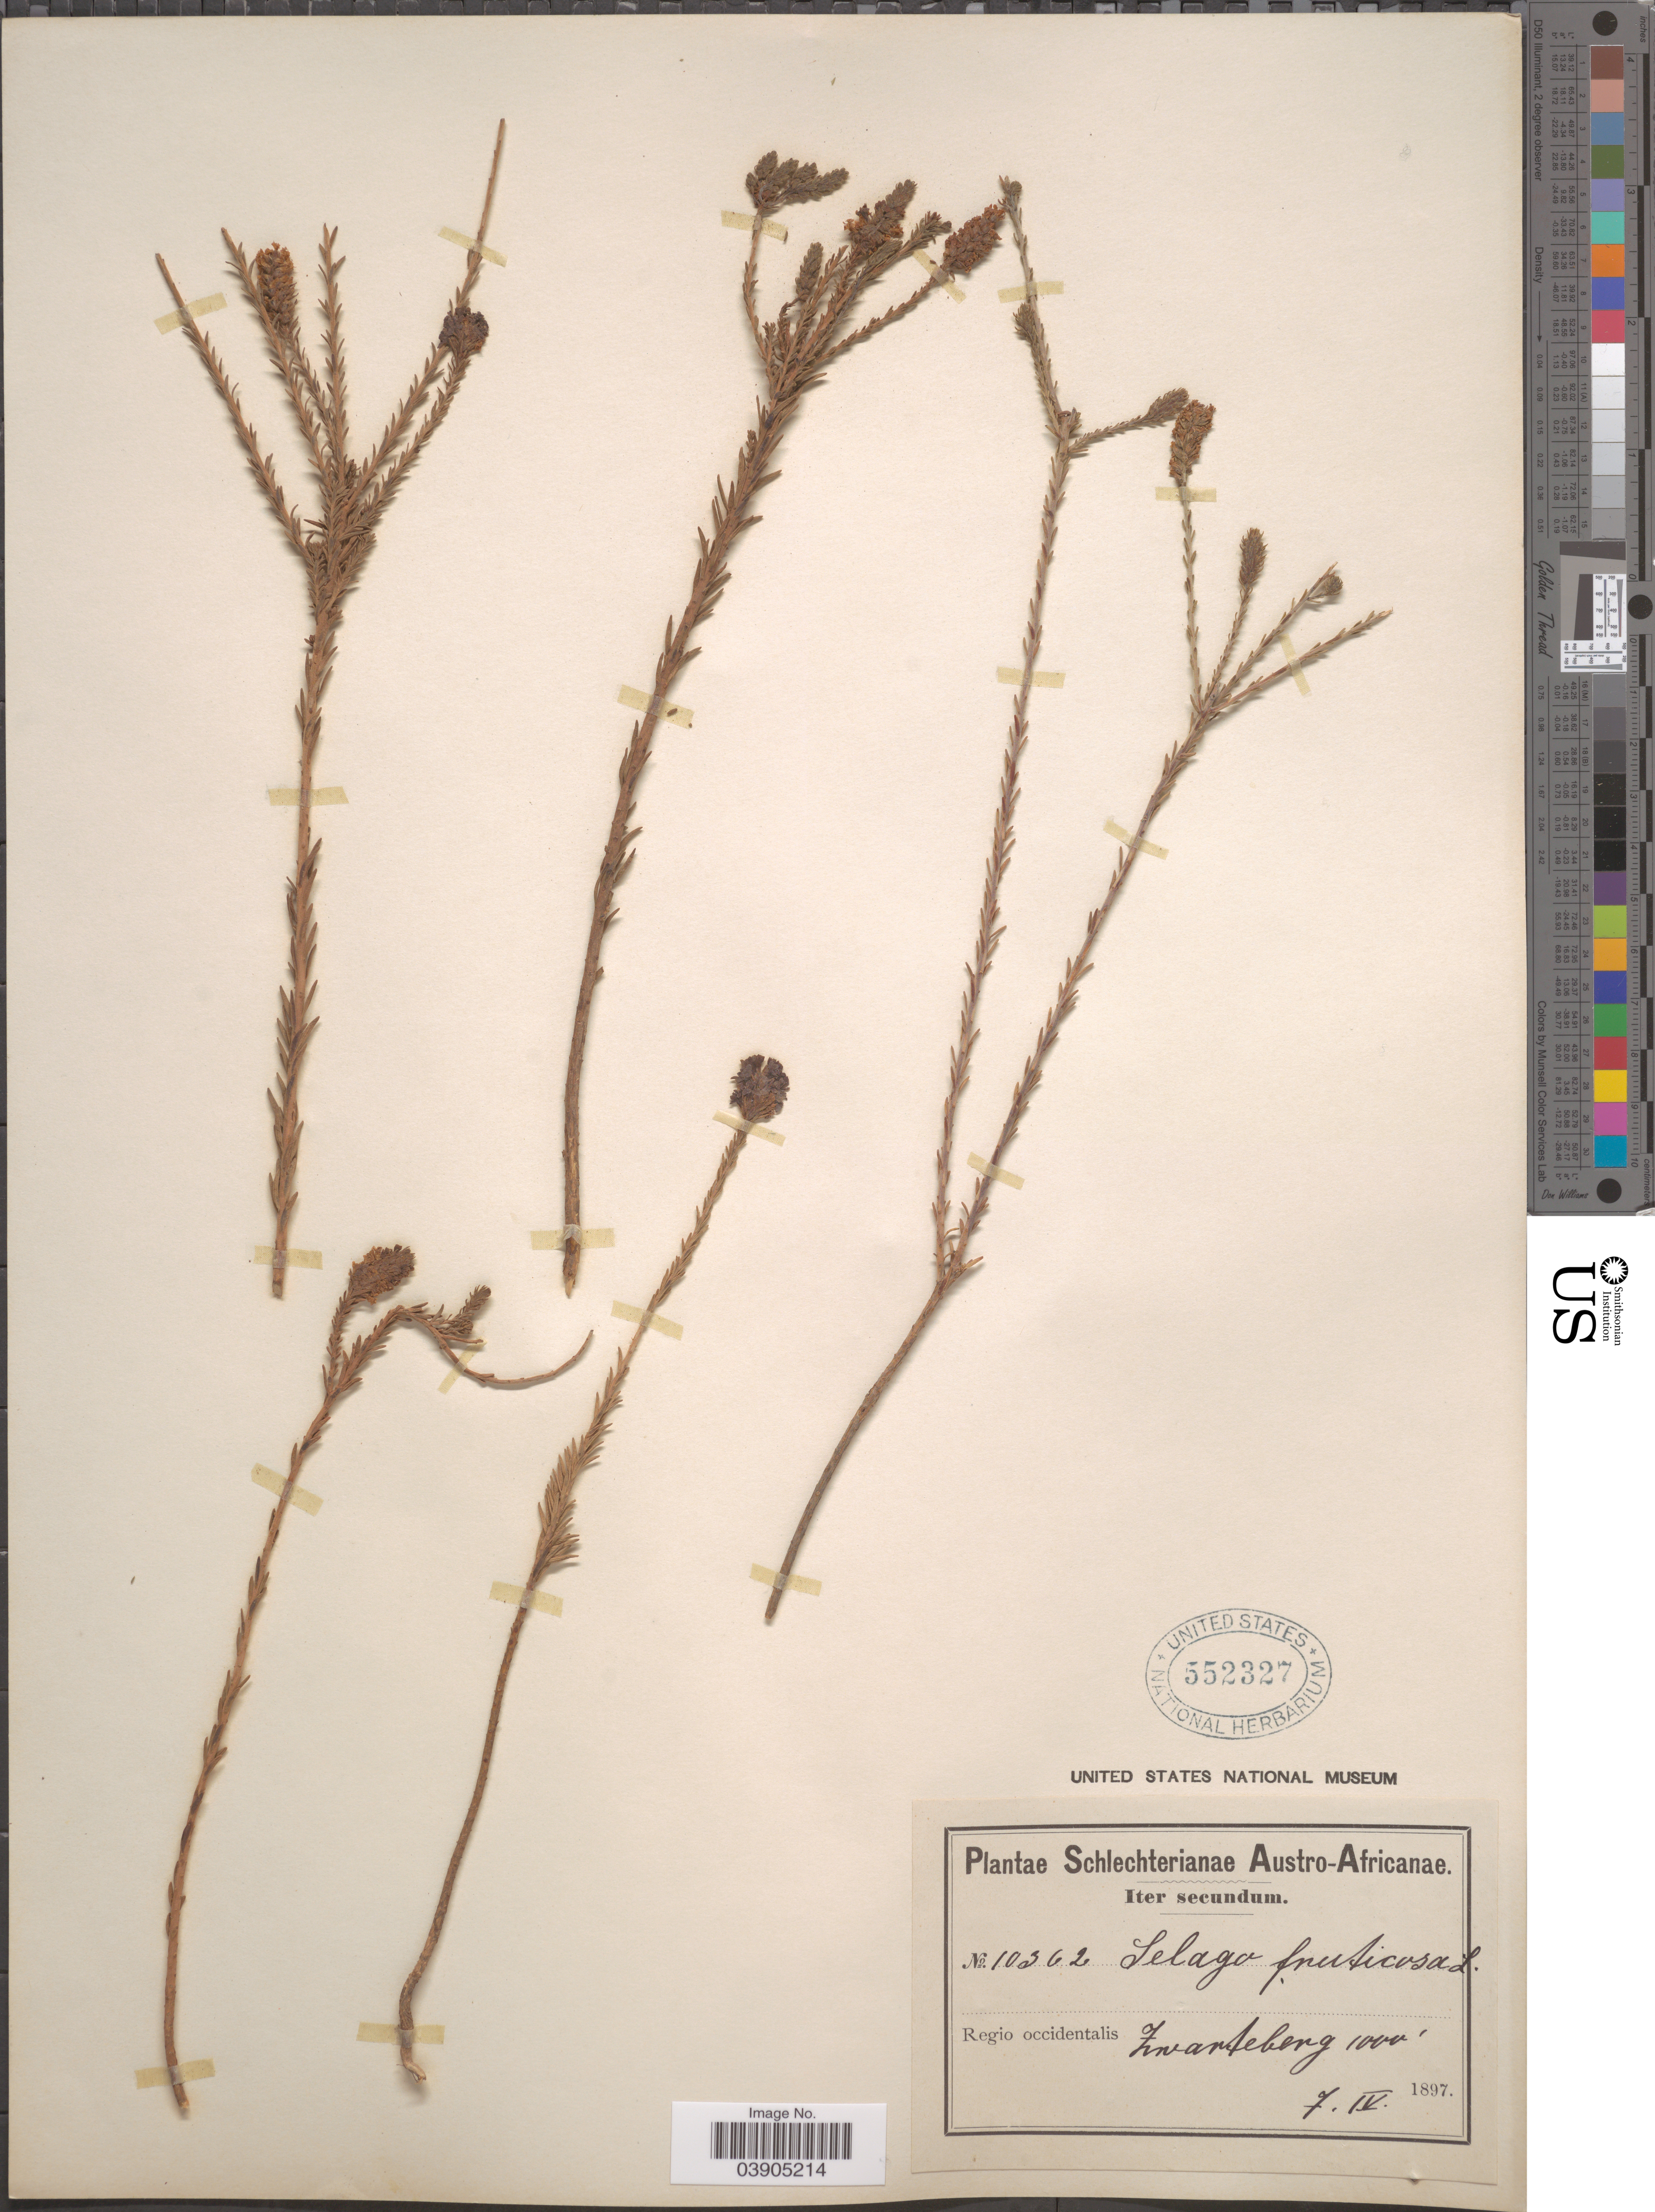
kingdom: Plantae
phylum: Tracheophyta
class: Magnoliopsida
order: Lamiales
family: Scrophulariaceae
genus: Selago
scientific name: Selago fruticosa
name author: L.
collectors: Schlechter, --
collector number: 10362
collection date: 1897-04-07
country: South Africa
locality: Austro-Africanae. Regio occidentalis Zwarteberg.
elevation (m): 305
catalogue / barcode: US 552327